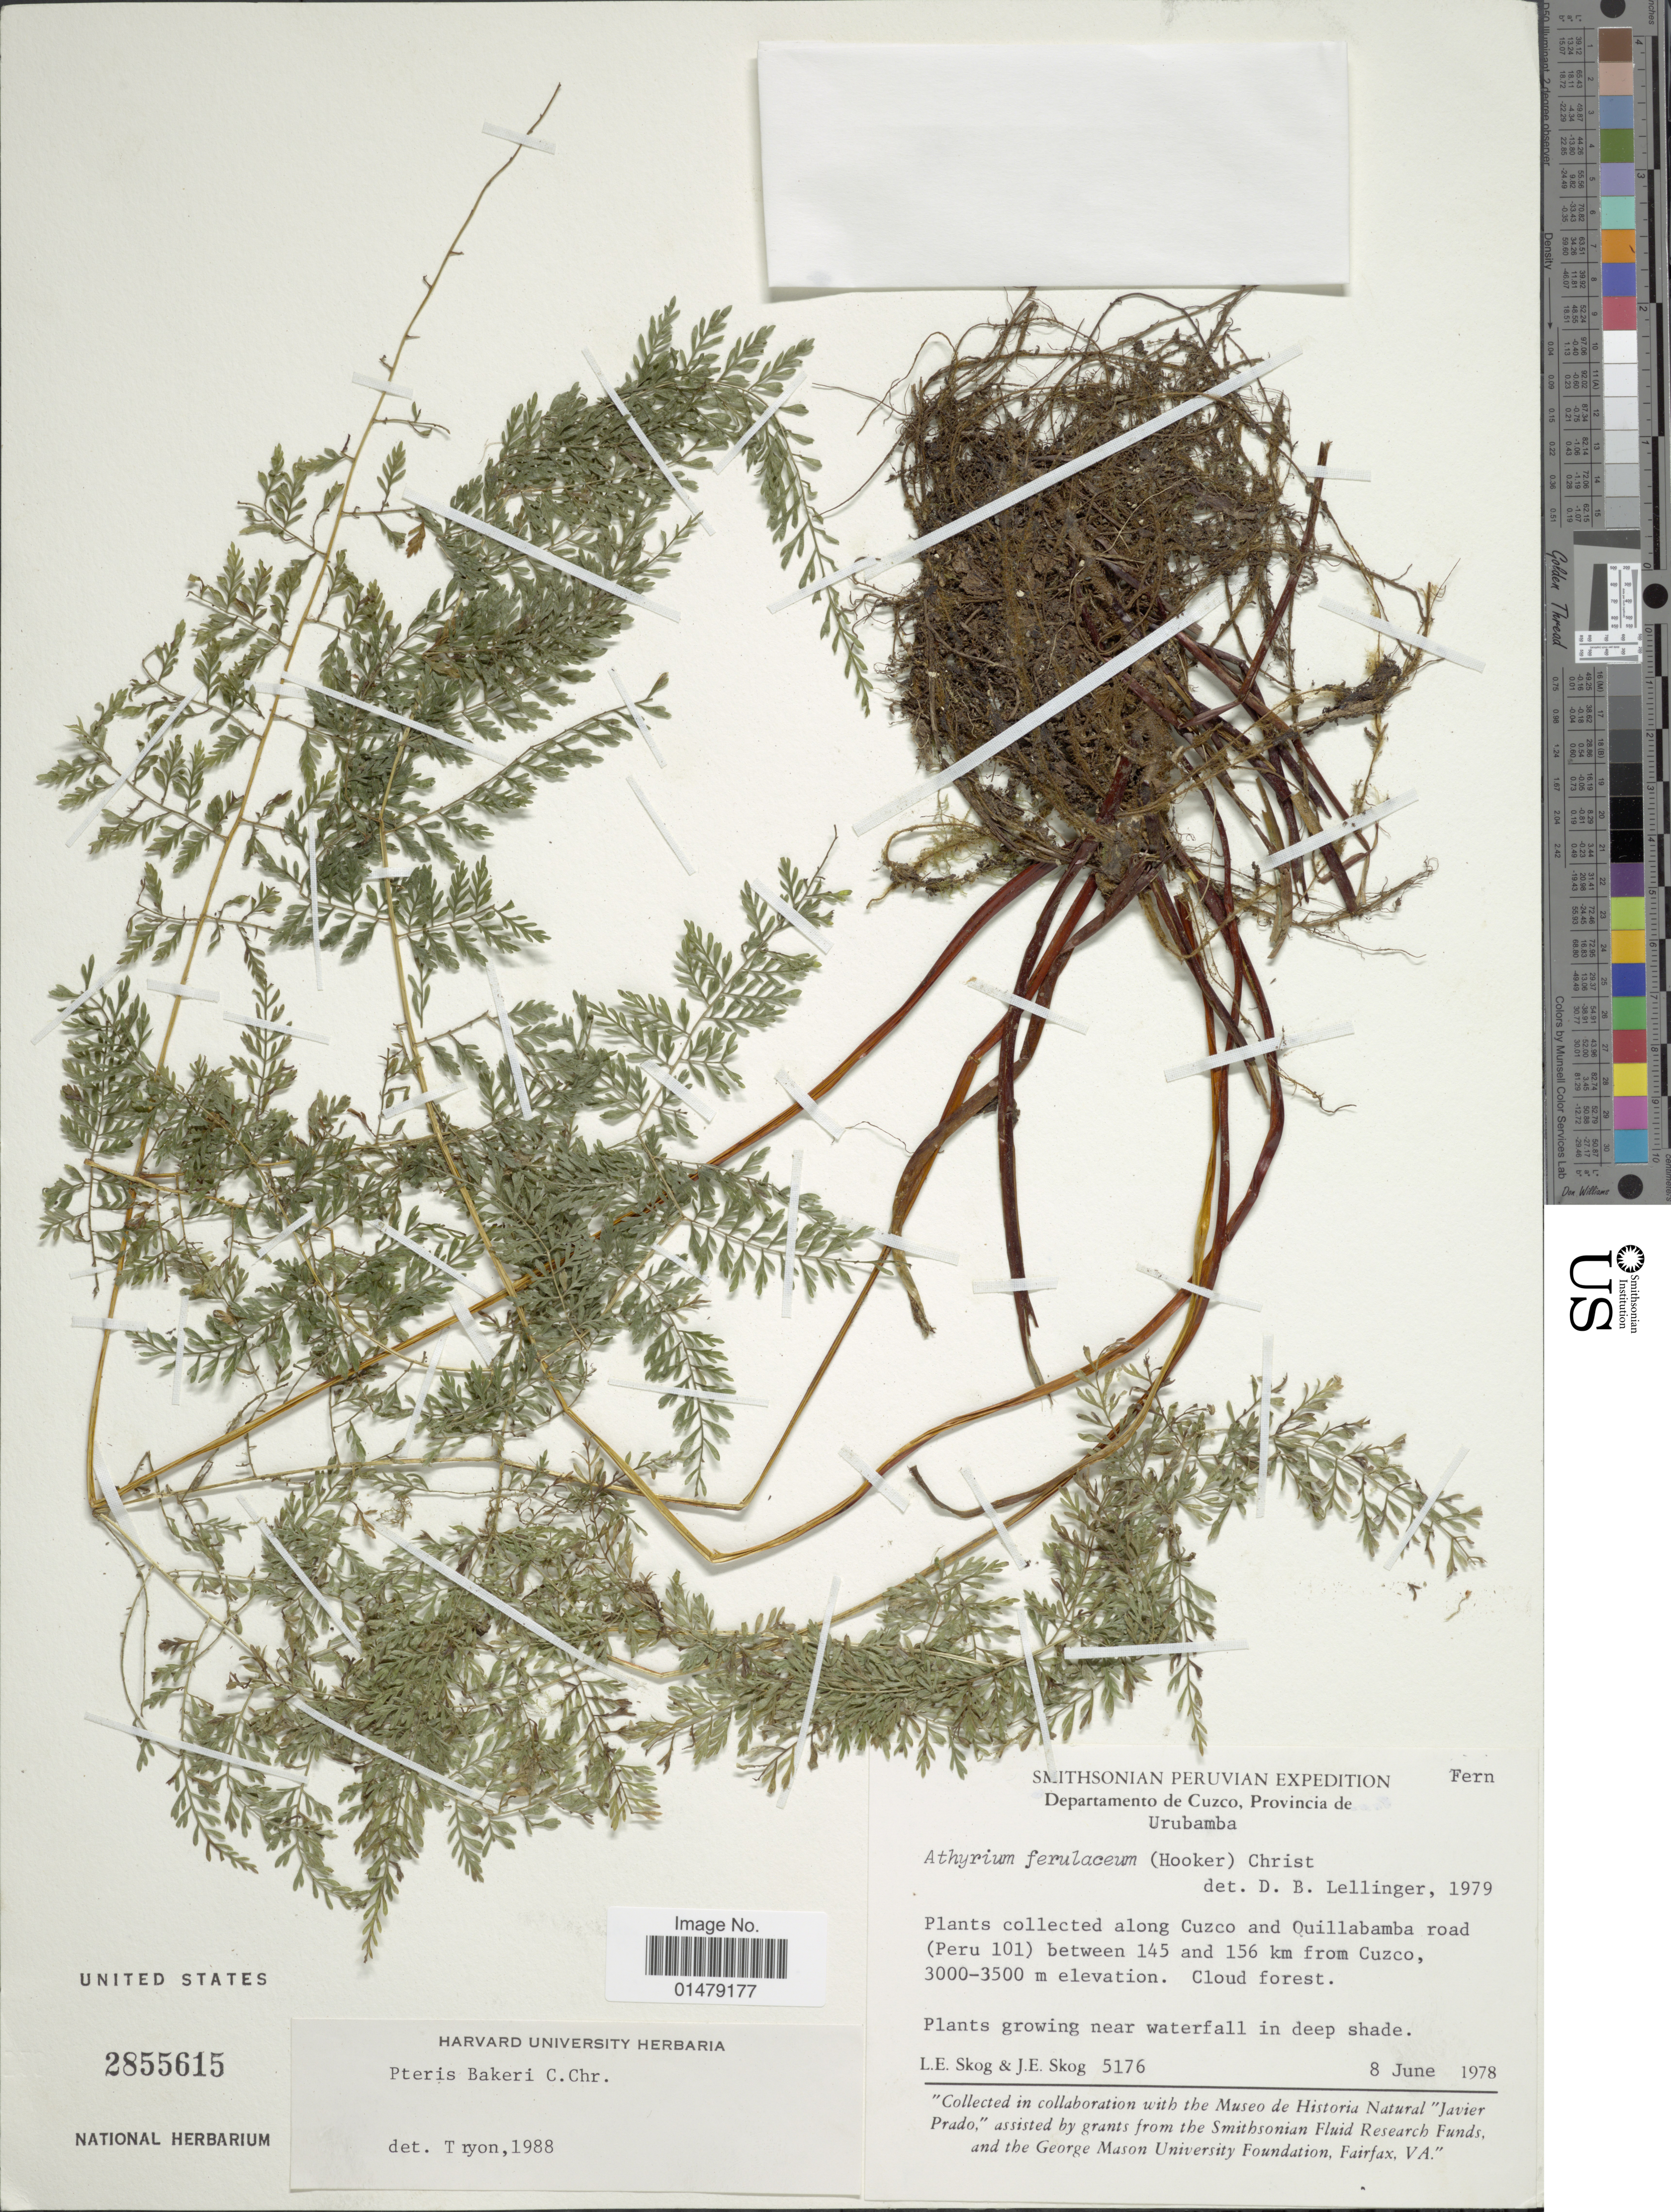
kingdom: Plantae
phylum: Tracheophyta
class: Polypodiopsida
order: Polypodiales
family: Pteridaceae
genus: Pteris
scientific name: Pteris bakeri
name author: C. Chr.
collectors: L. E. Skog & J. E. Skog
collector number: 5176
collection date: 1978-06-08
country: Peru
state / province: Cusco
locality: Departamento de Cuzco, Provincia de Urubamba. Along Cuzco and Quillabamba road (Peru 101) between 145 and 156 km from Cuzco.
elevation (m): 3000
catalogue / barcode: US 2855615